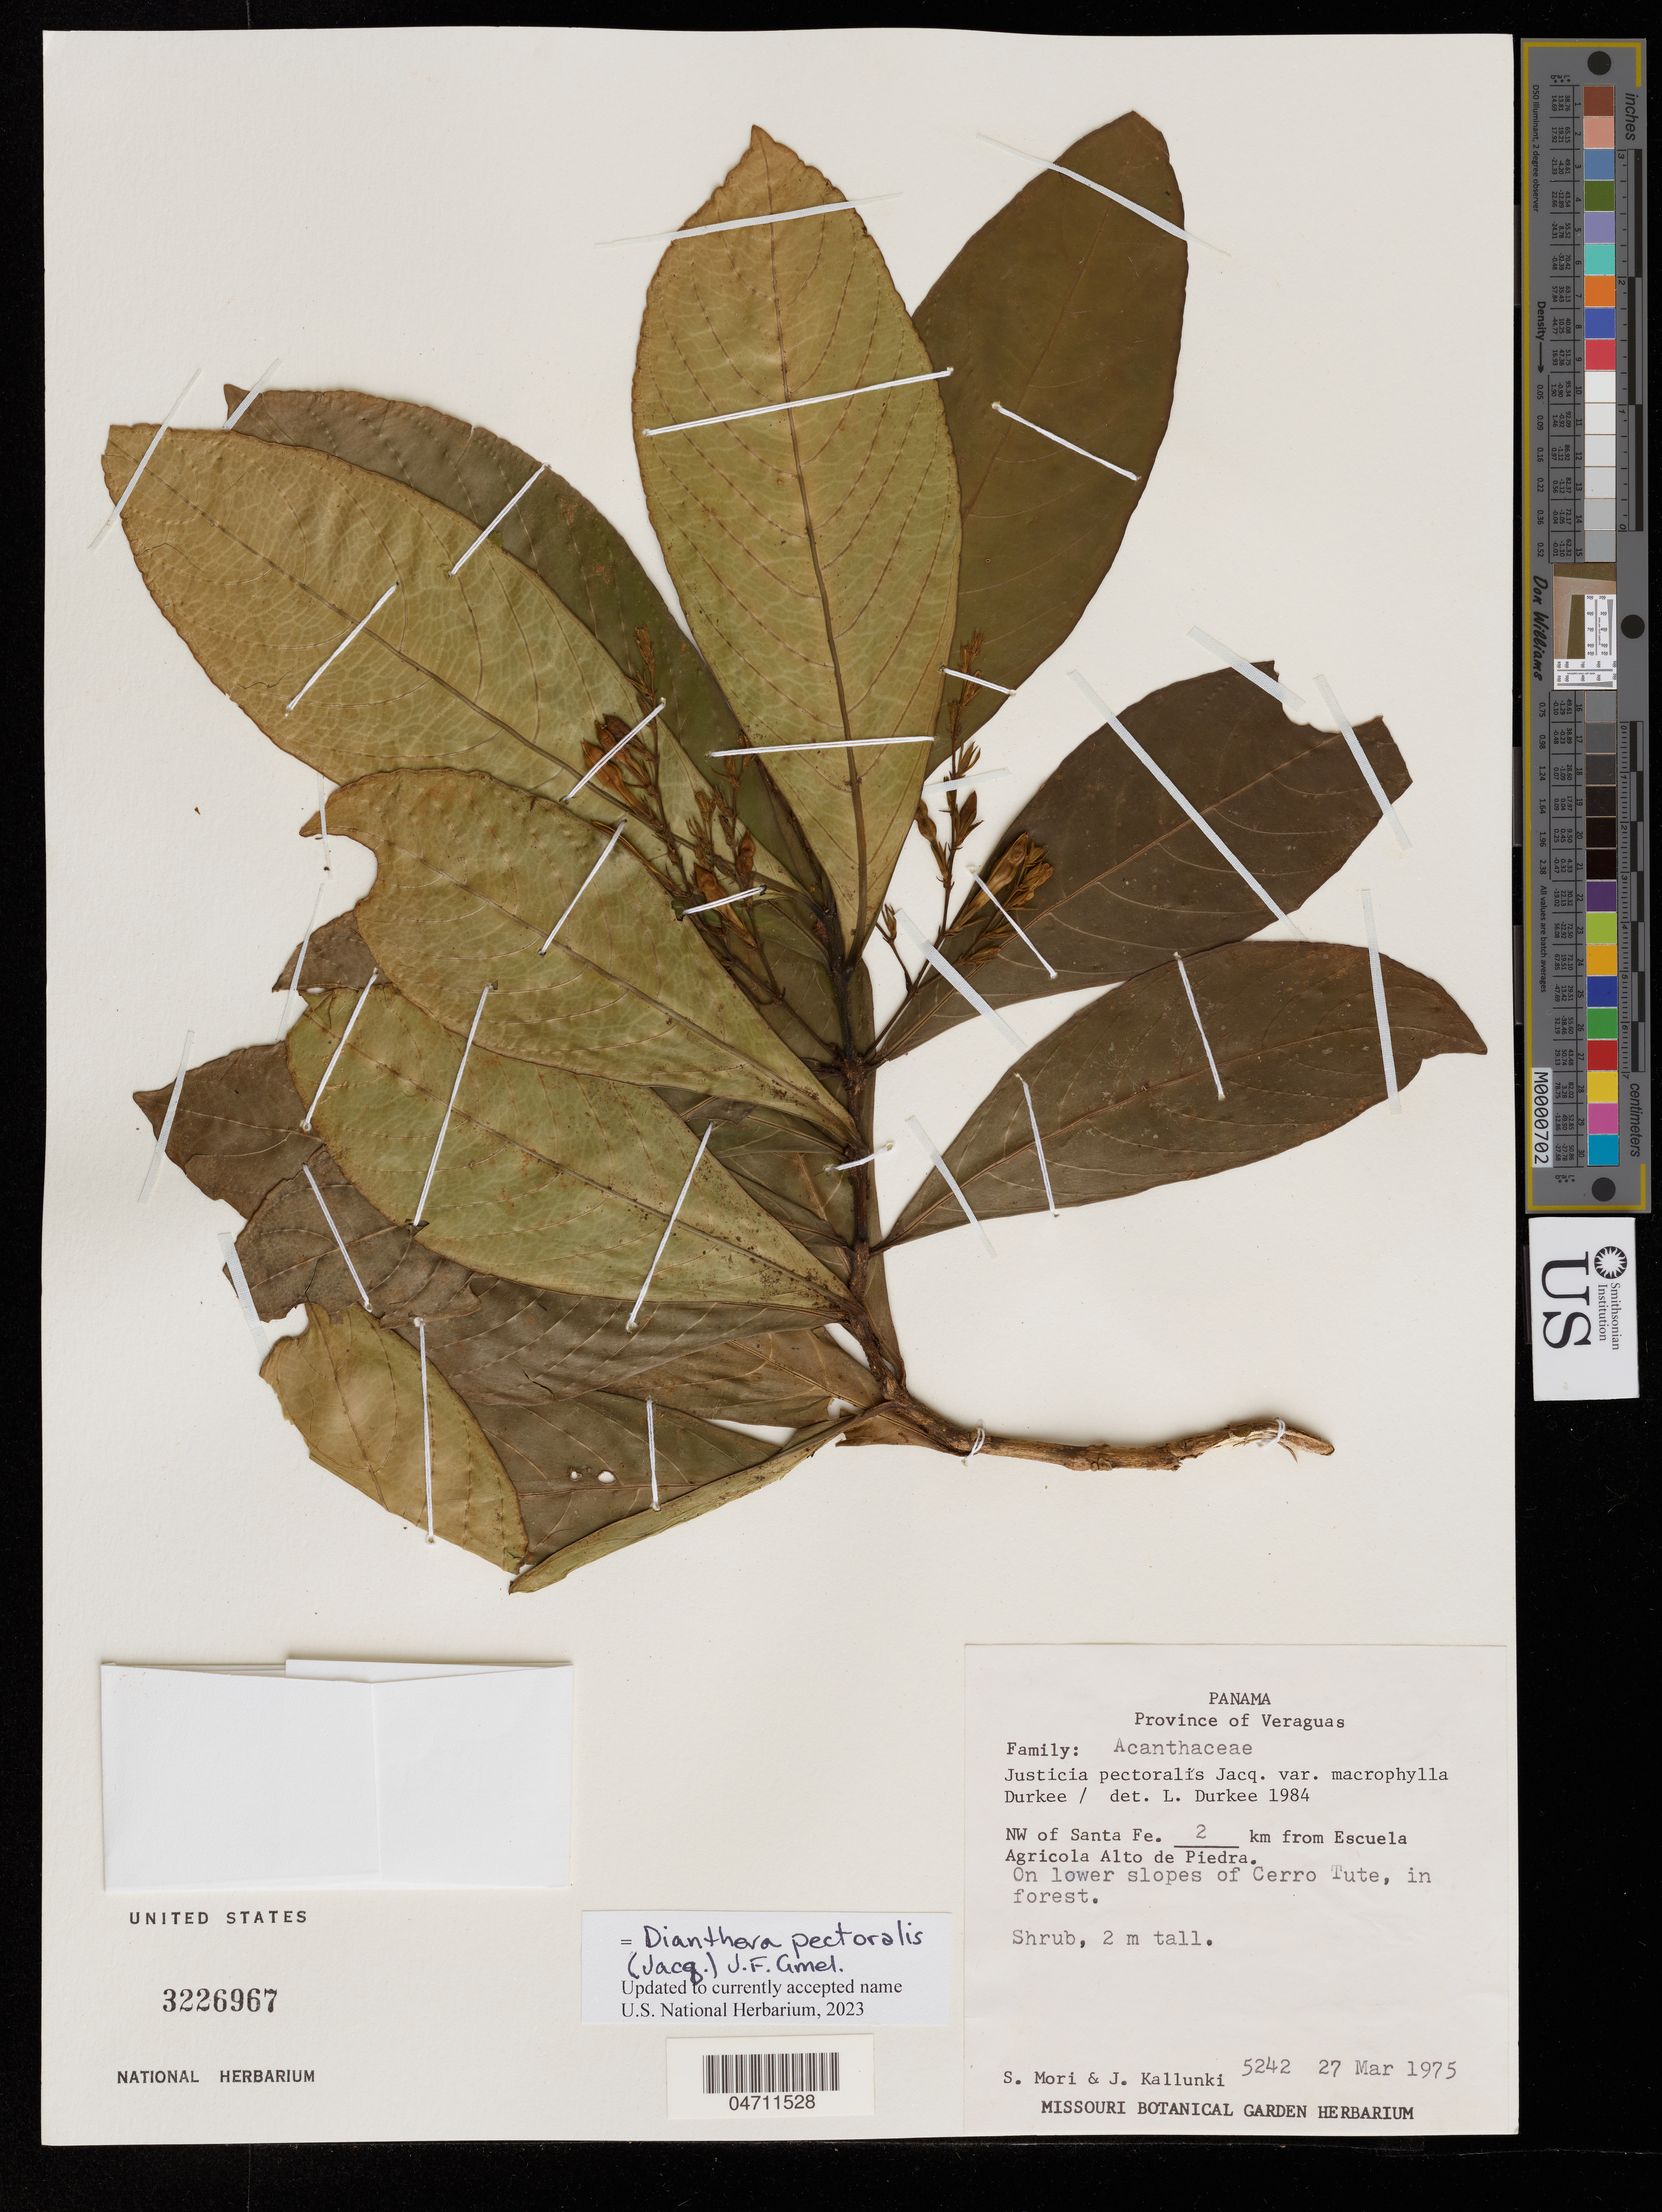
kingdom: Plantae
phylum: Tracheophyta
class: Magnoliopsida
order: Lamiales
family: Acanthaceae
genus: Justicia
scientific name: Justicia pectoralis var. macrophyllus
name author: Durkee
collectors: S. Mori & J. Kallunki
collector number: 5242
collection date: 1975-03-27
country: Panama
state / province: Veraguas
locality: NW of Santa Fe, 2 km from Escuela Agricola Alto de Piedra, slopest of Cerro Tute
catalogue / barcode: US 3226967